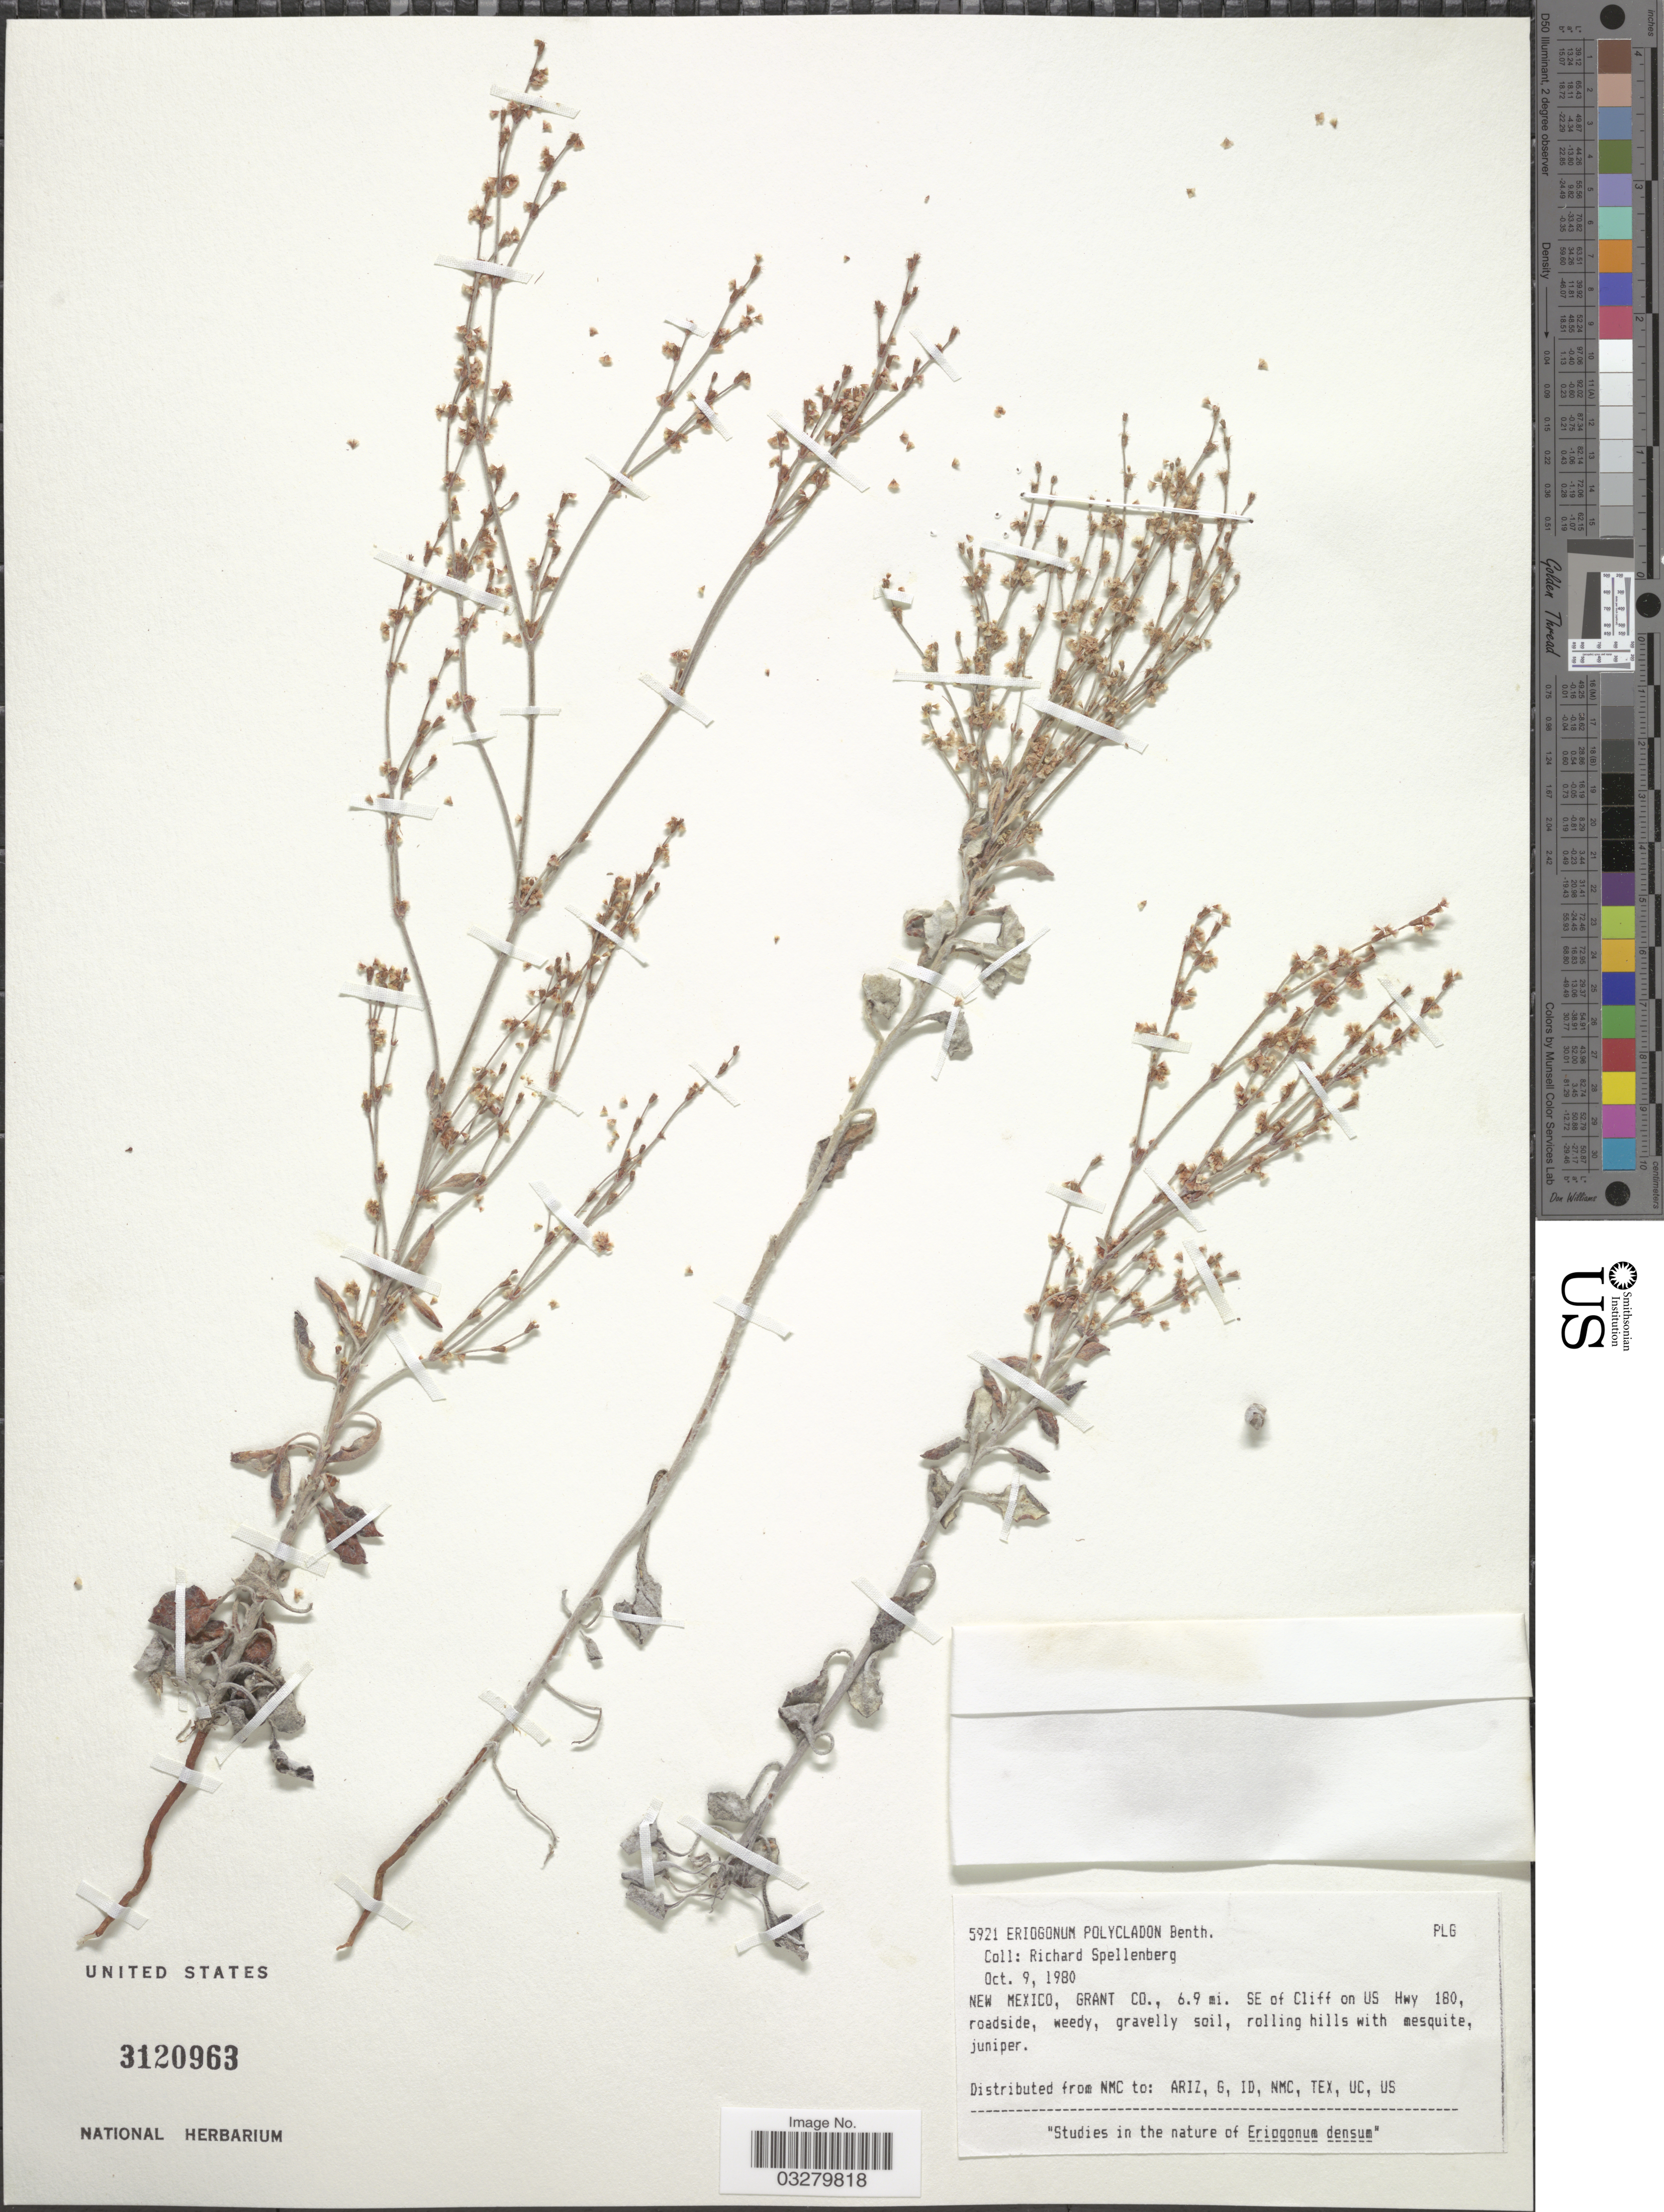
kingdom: Plantae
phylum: Tracheophyta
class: Magnoliopsida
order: Caryophyllales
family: Polygonaceae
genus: Eriogonum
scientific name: Eriogonum polycladon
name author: Benth.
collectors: R. Spellenberg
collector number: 5921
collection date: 1980-10-09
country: United States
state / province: New Mexico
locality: Grant Co., 6.9 mi. SE of Cliff on US Hwy 180.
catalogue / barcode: US 3120963